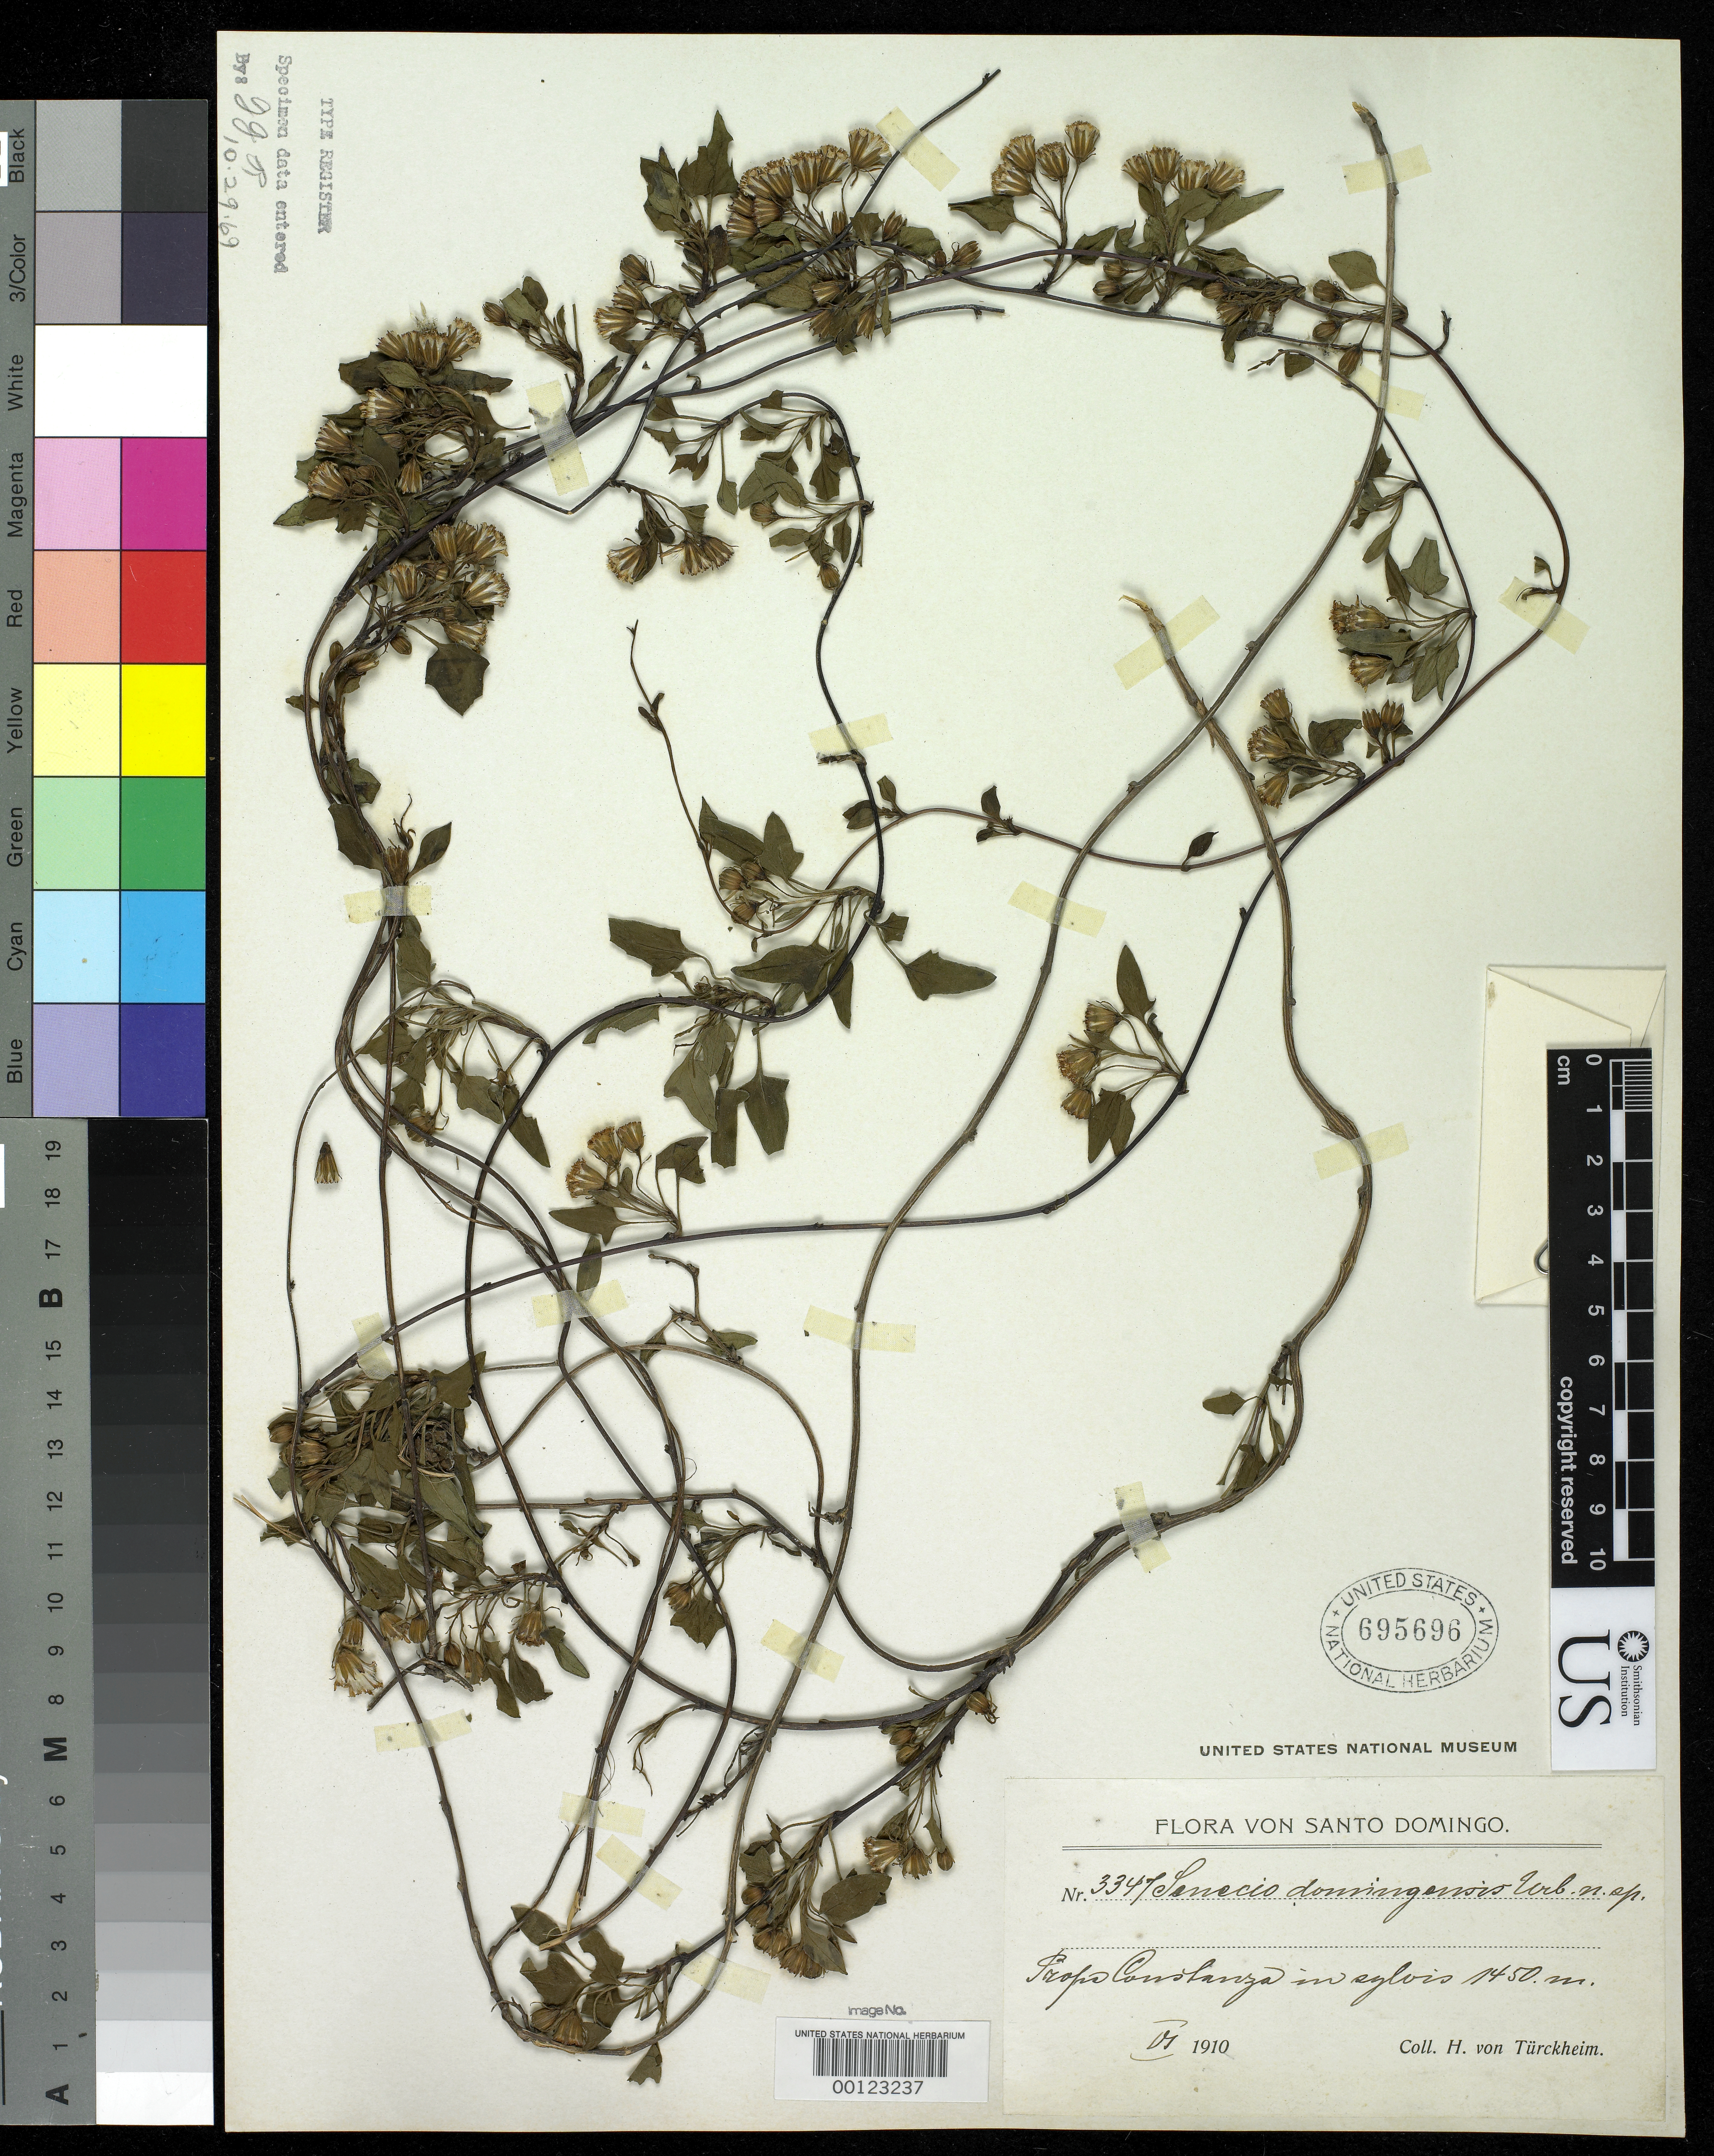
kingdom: Plantae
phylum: Tracheophyta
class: Magnoliopsida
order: Asterales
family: Asteraceae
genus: Leonis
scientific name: Leonis trineura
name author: (Griseb.) B. Nord.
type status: Syntype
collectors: H. von Türckheim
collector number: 3347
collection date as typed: Jun 1910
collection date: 1910-06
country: Dominican Republic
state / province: La Vega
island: Hispaniola Island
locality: Near Constanza.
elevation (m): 1450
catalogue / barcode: US 695696